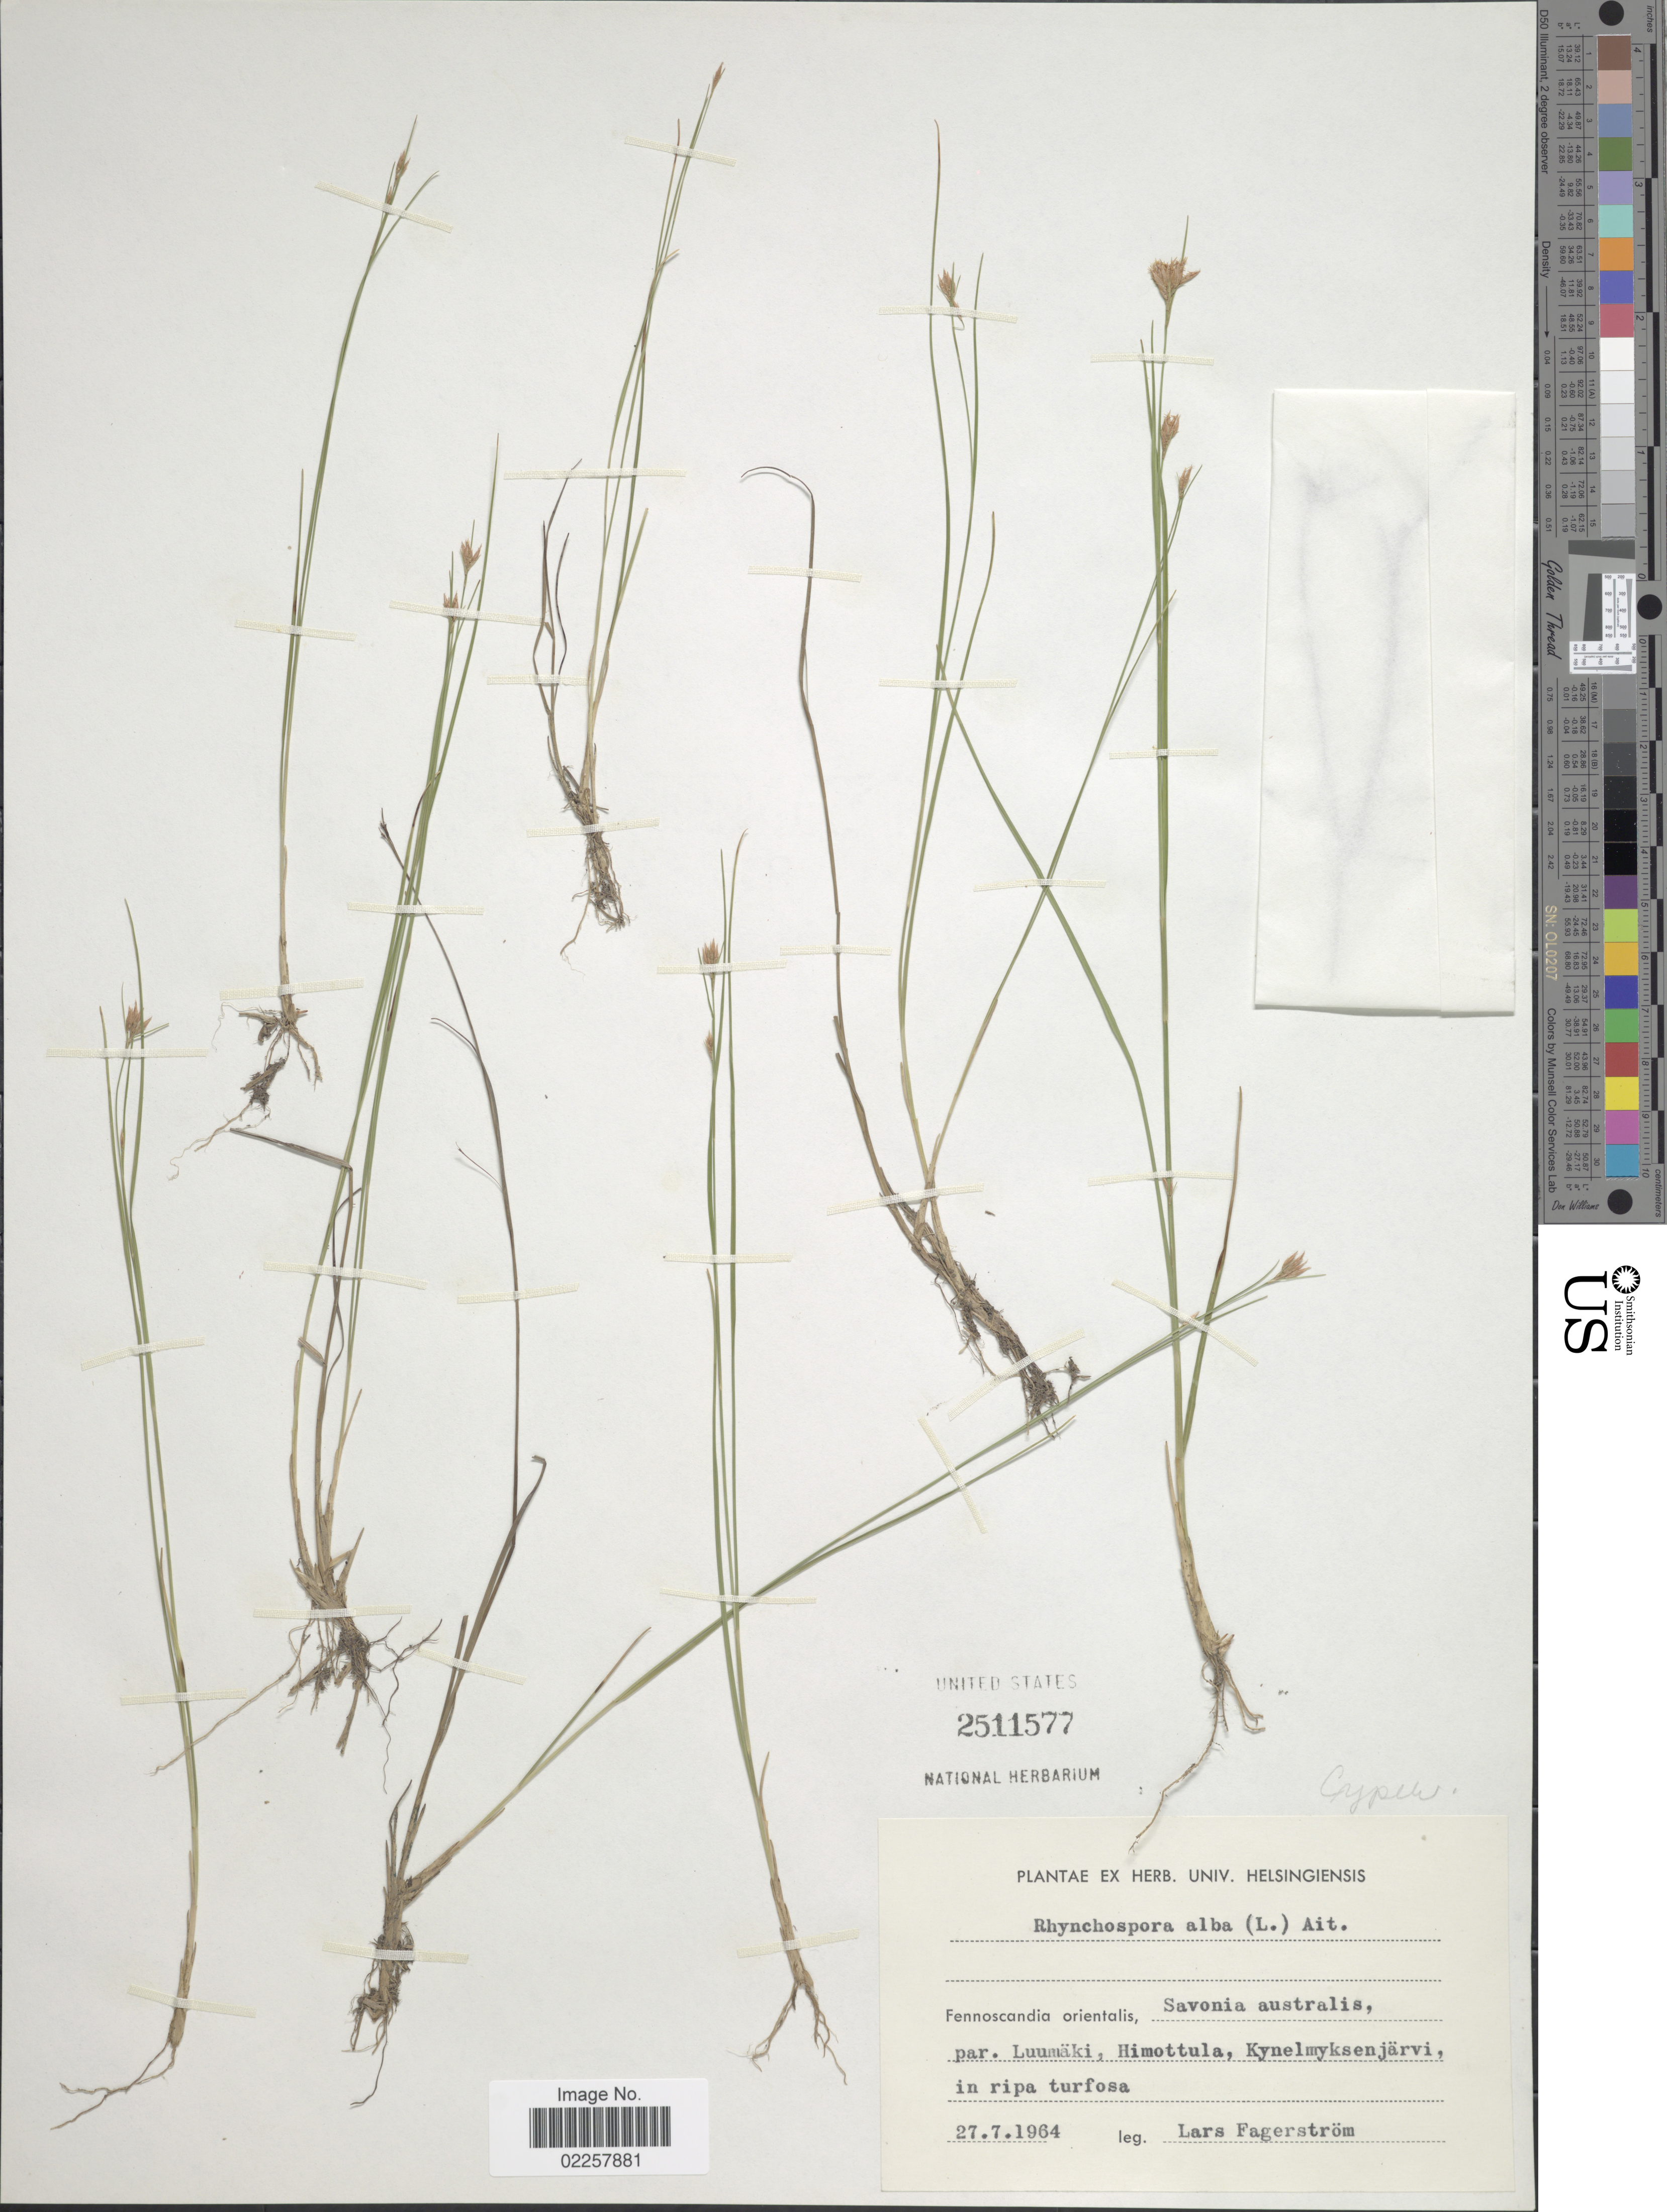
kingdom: Plantae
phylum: Tracheophyta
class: Liliopsida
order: Poales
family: Cyperaceae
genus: Rhynchospora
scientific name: Rhynchospora alba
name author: (L.) Vahl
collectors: L. Fagerstrom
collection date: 1964-07-27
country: Finland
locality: Fennoscandia orientalis, Savonia australis, par. Luumaki, Himottula, Kynelmyksenjarvi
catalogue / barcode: US 2511577